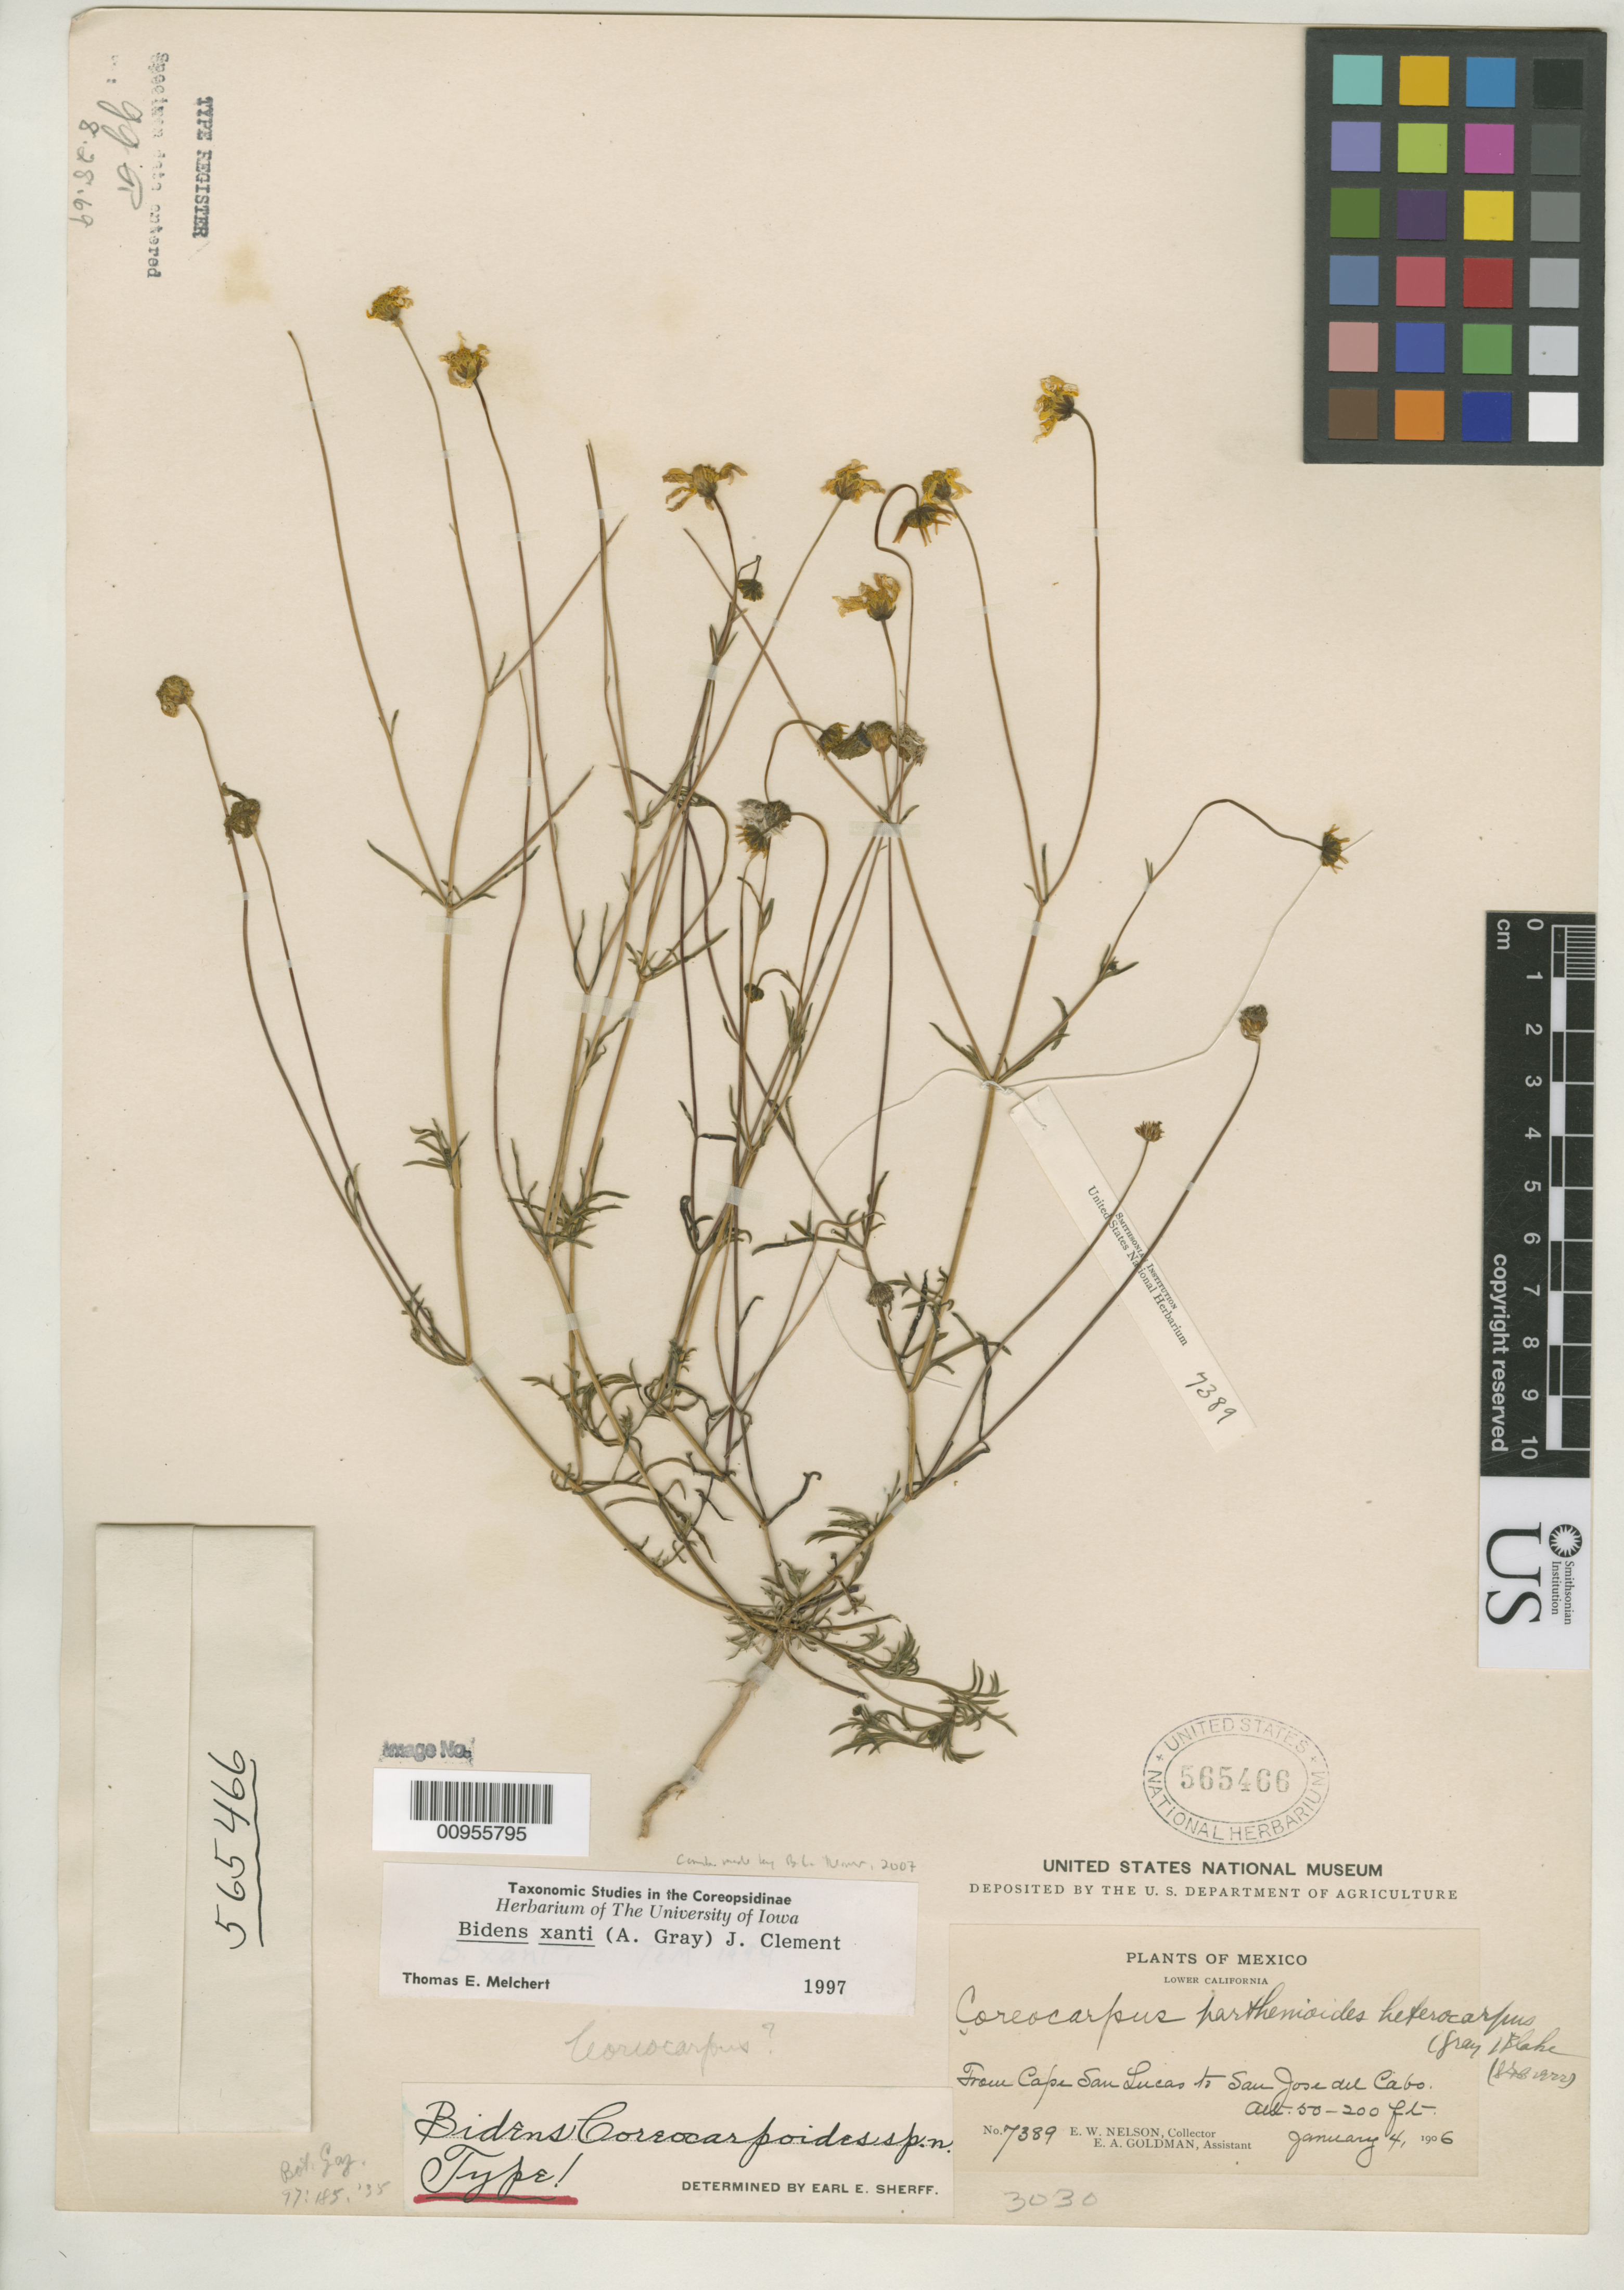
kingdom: Plantae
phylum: Tracheophyta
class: Magnoliopsida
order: Asterales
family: Asteraceae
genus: Bidens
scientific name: Bidens coreocarpoides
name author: Sherff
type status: Holotype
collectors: E. W. Nelson & E. A. Goldman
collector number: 7389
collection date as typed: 04 Jan 1906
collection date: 1906-01-04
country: Mexico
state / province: Baja California Sur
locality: Between Cape San Lucas and San Jose del Cabo.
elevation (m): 15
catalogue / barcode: US 565466